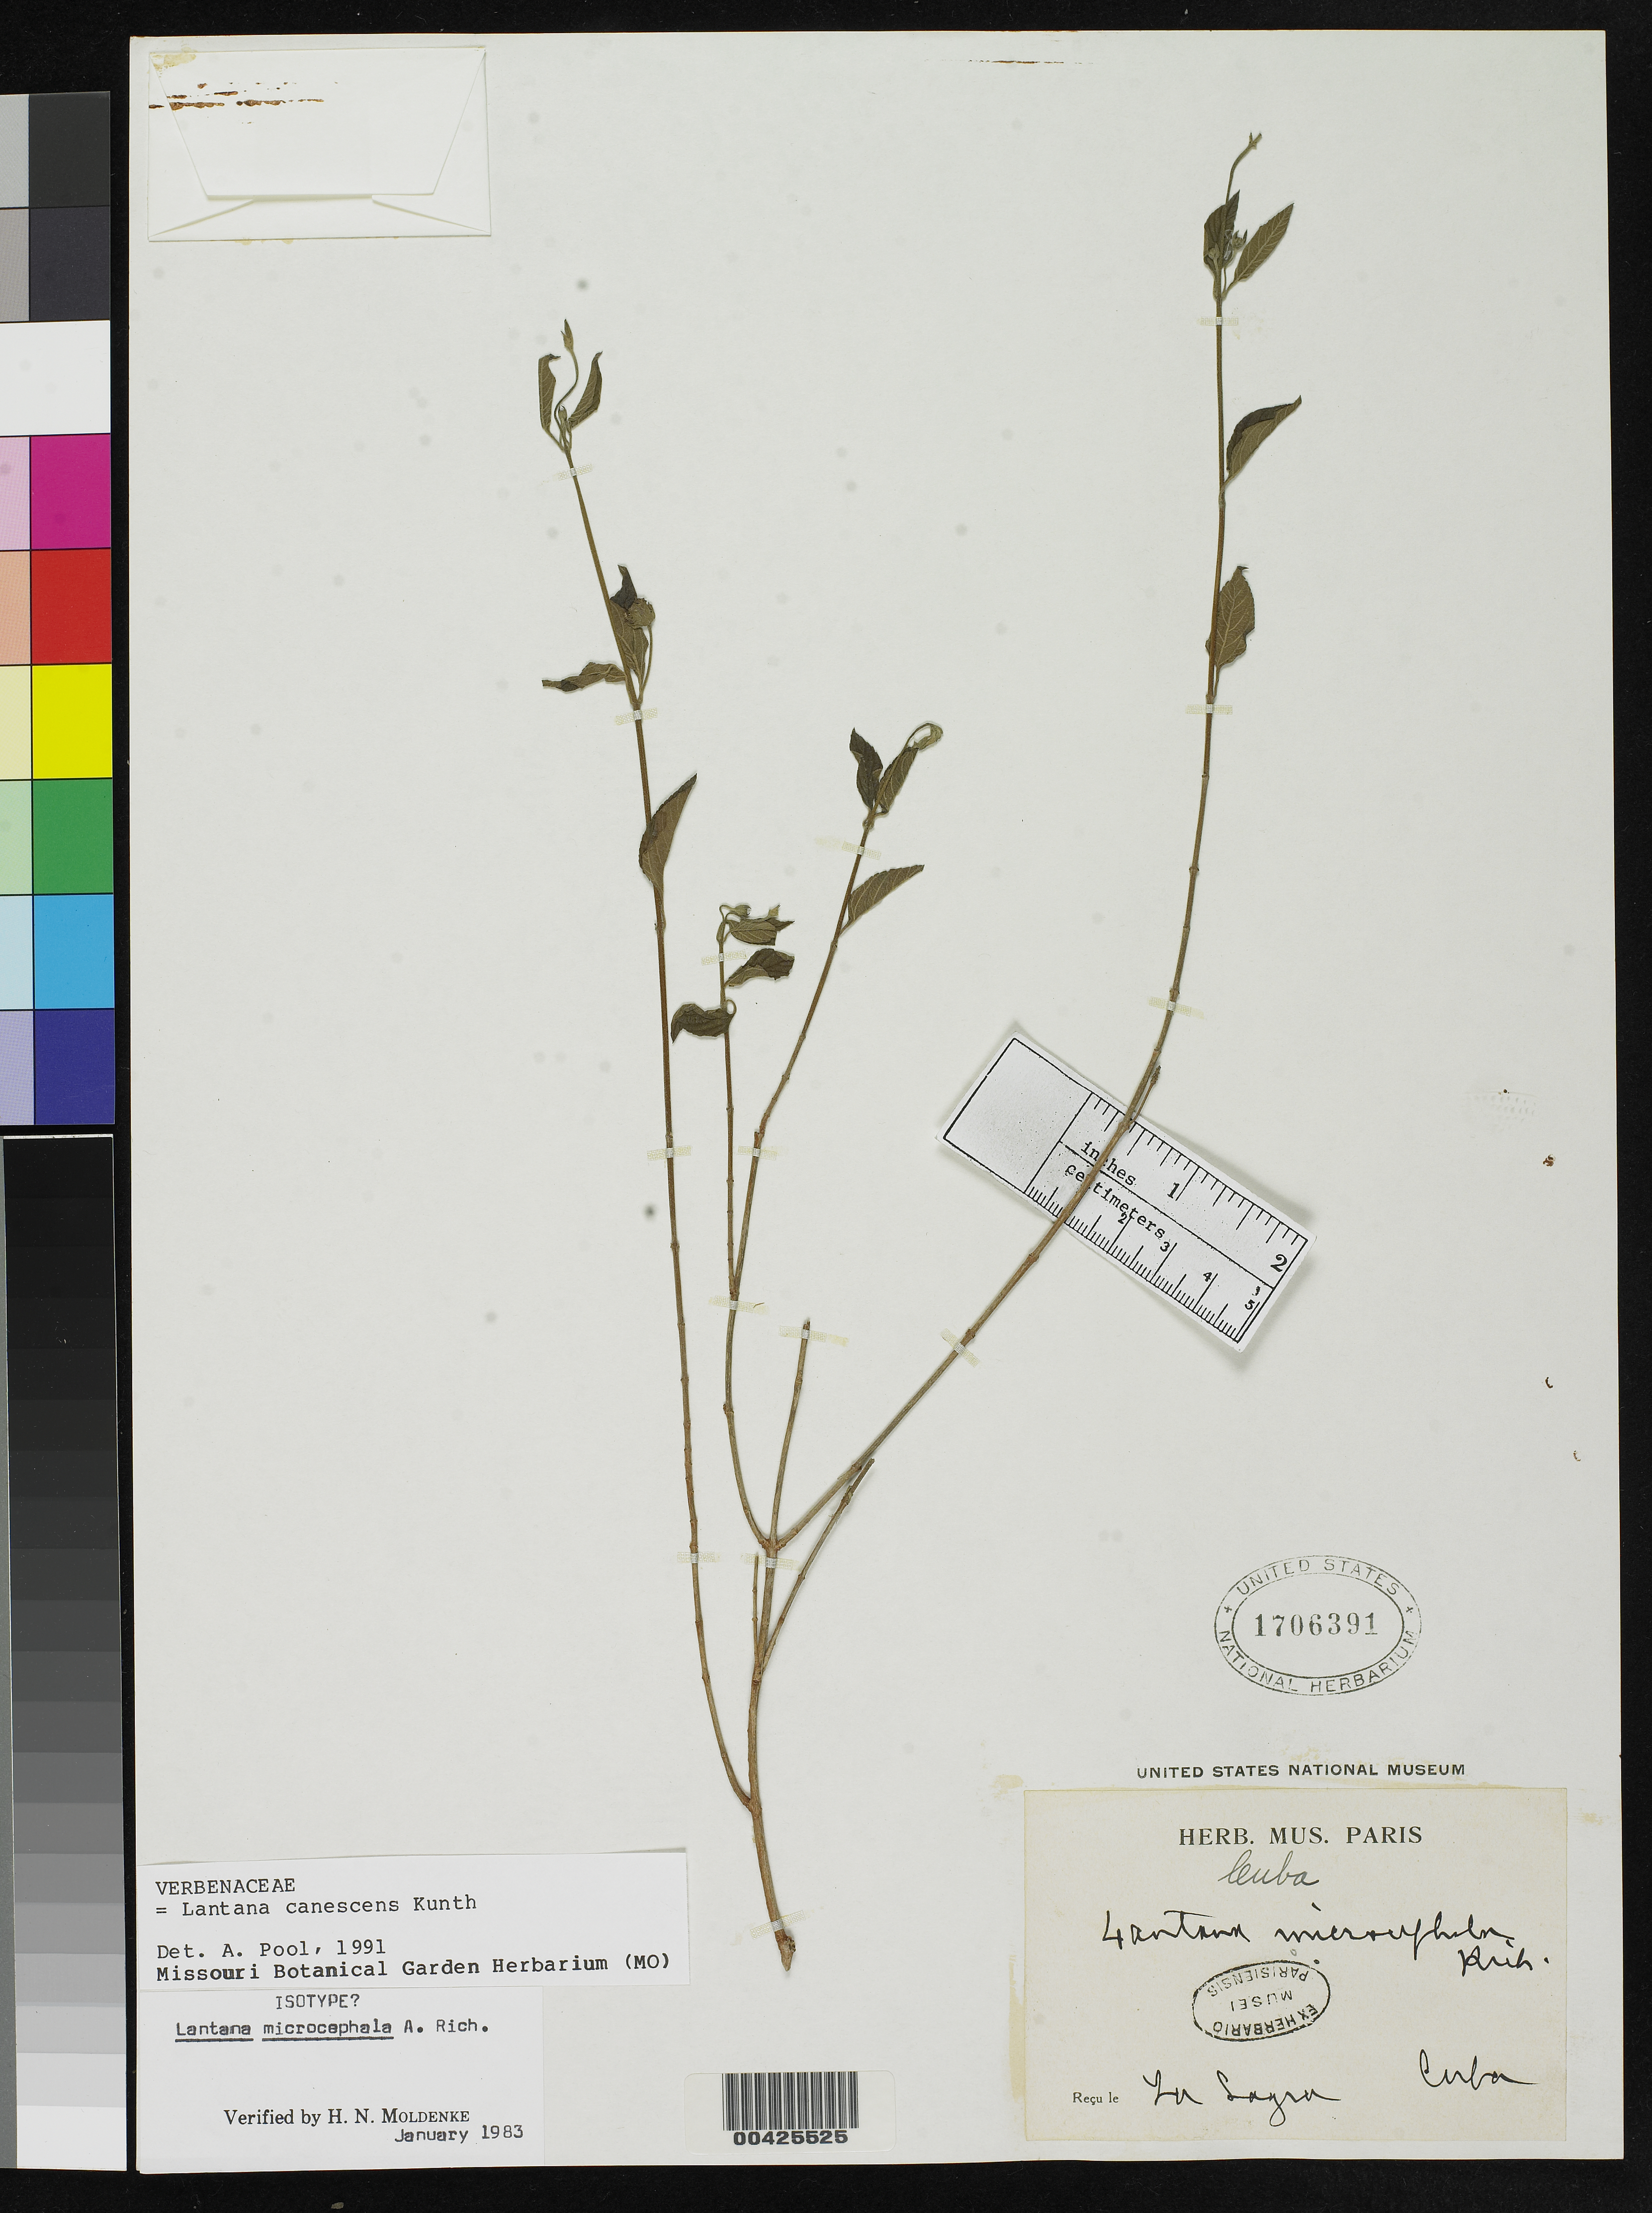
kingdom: Plantae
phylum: Tracheophyta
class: Magnoliopsida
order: Lamiales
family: Verbenaceae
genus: Lantana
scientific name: Lantana microcephala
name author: A. Rich. in Sagra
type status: Isotype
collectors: R. de la Sagra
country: Cuba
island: Greater Antilles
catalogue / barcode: US 1706391